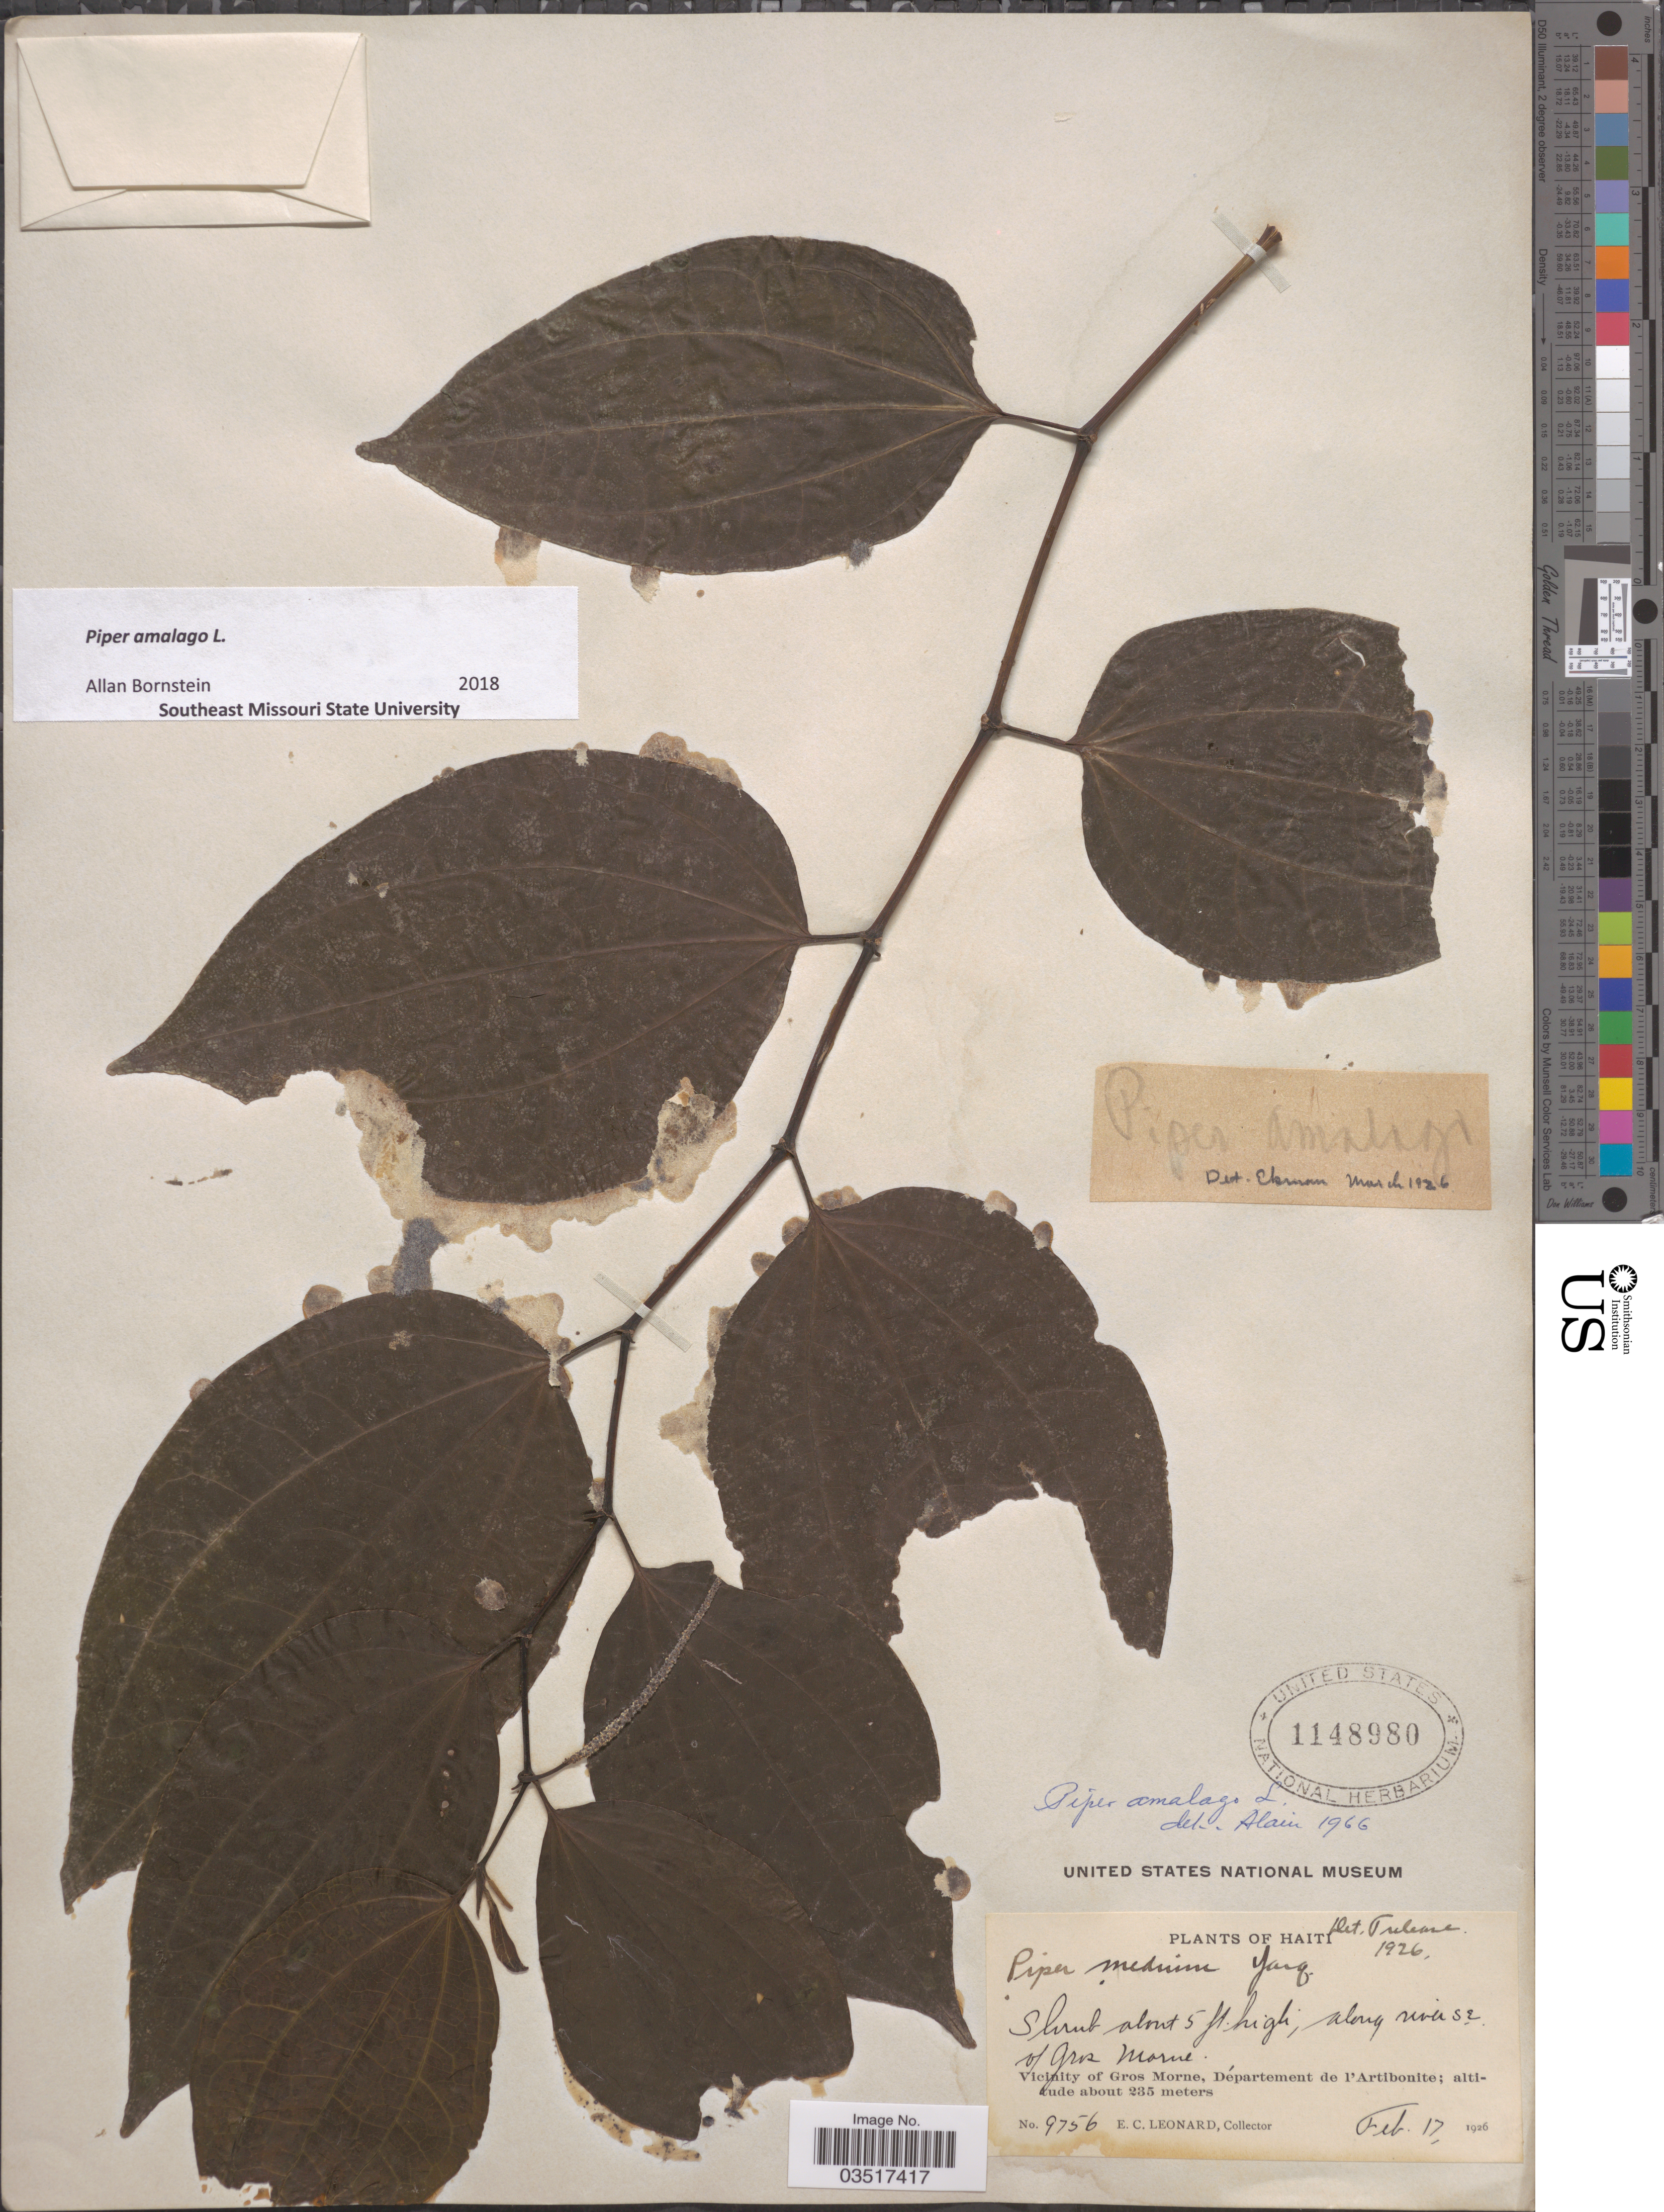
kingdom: Plantae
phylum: Tracheophyta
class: Magnoliopsida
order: Piperales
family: Piperaceae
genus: Piper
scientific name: Piper amalago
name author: L.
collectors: E. C. Leonard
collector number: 9756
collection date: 1926-02-17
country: Haiti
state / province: Artibonite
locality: Along river S.E. of Gros Morne. Vicinity of Gros Morne, Département de l'Artibonite.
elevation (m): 235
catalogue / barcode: US 1148980